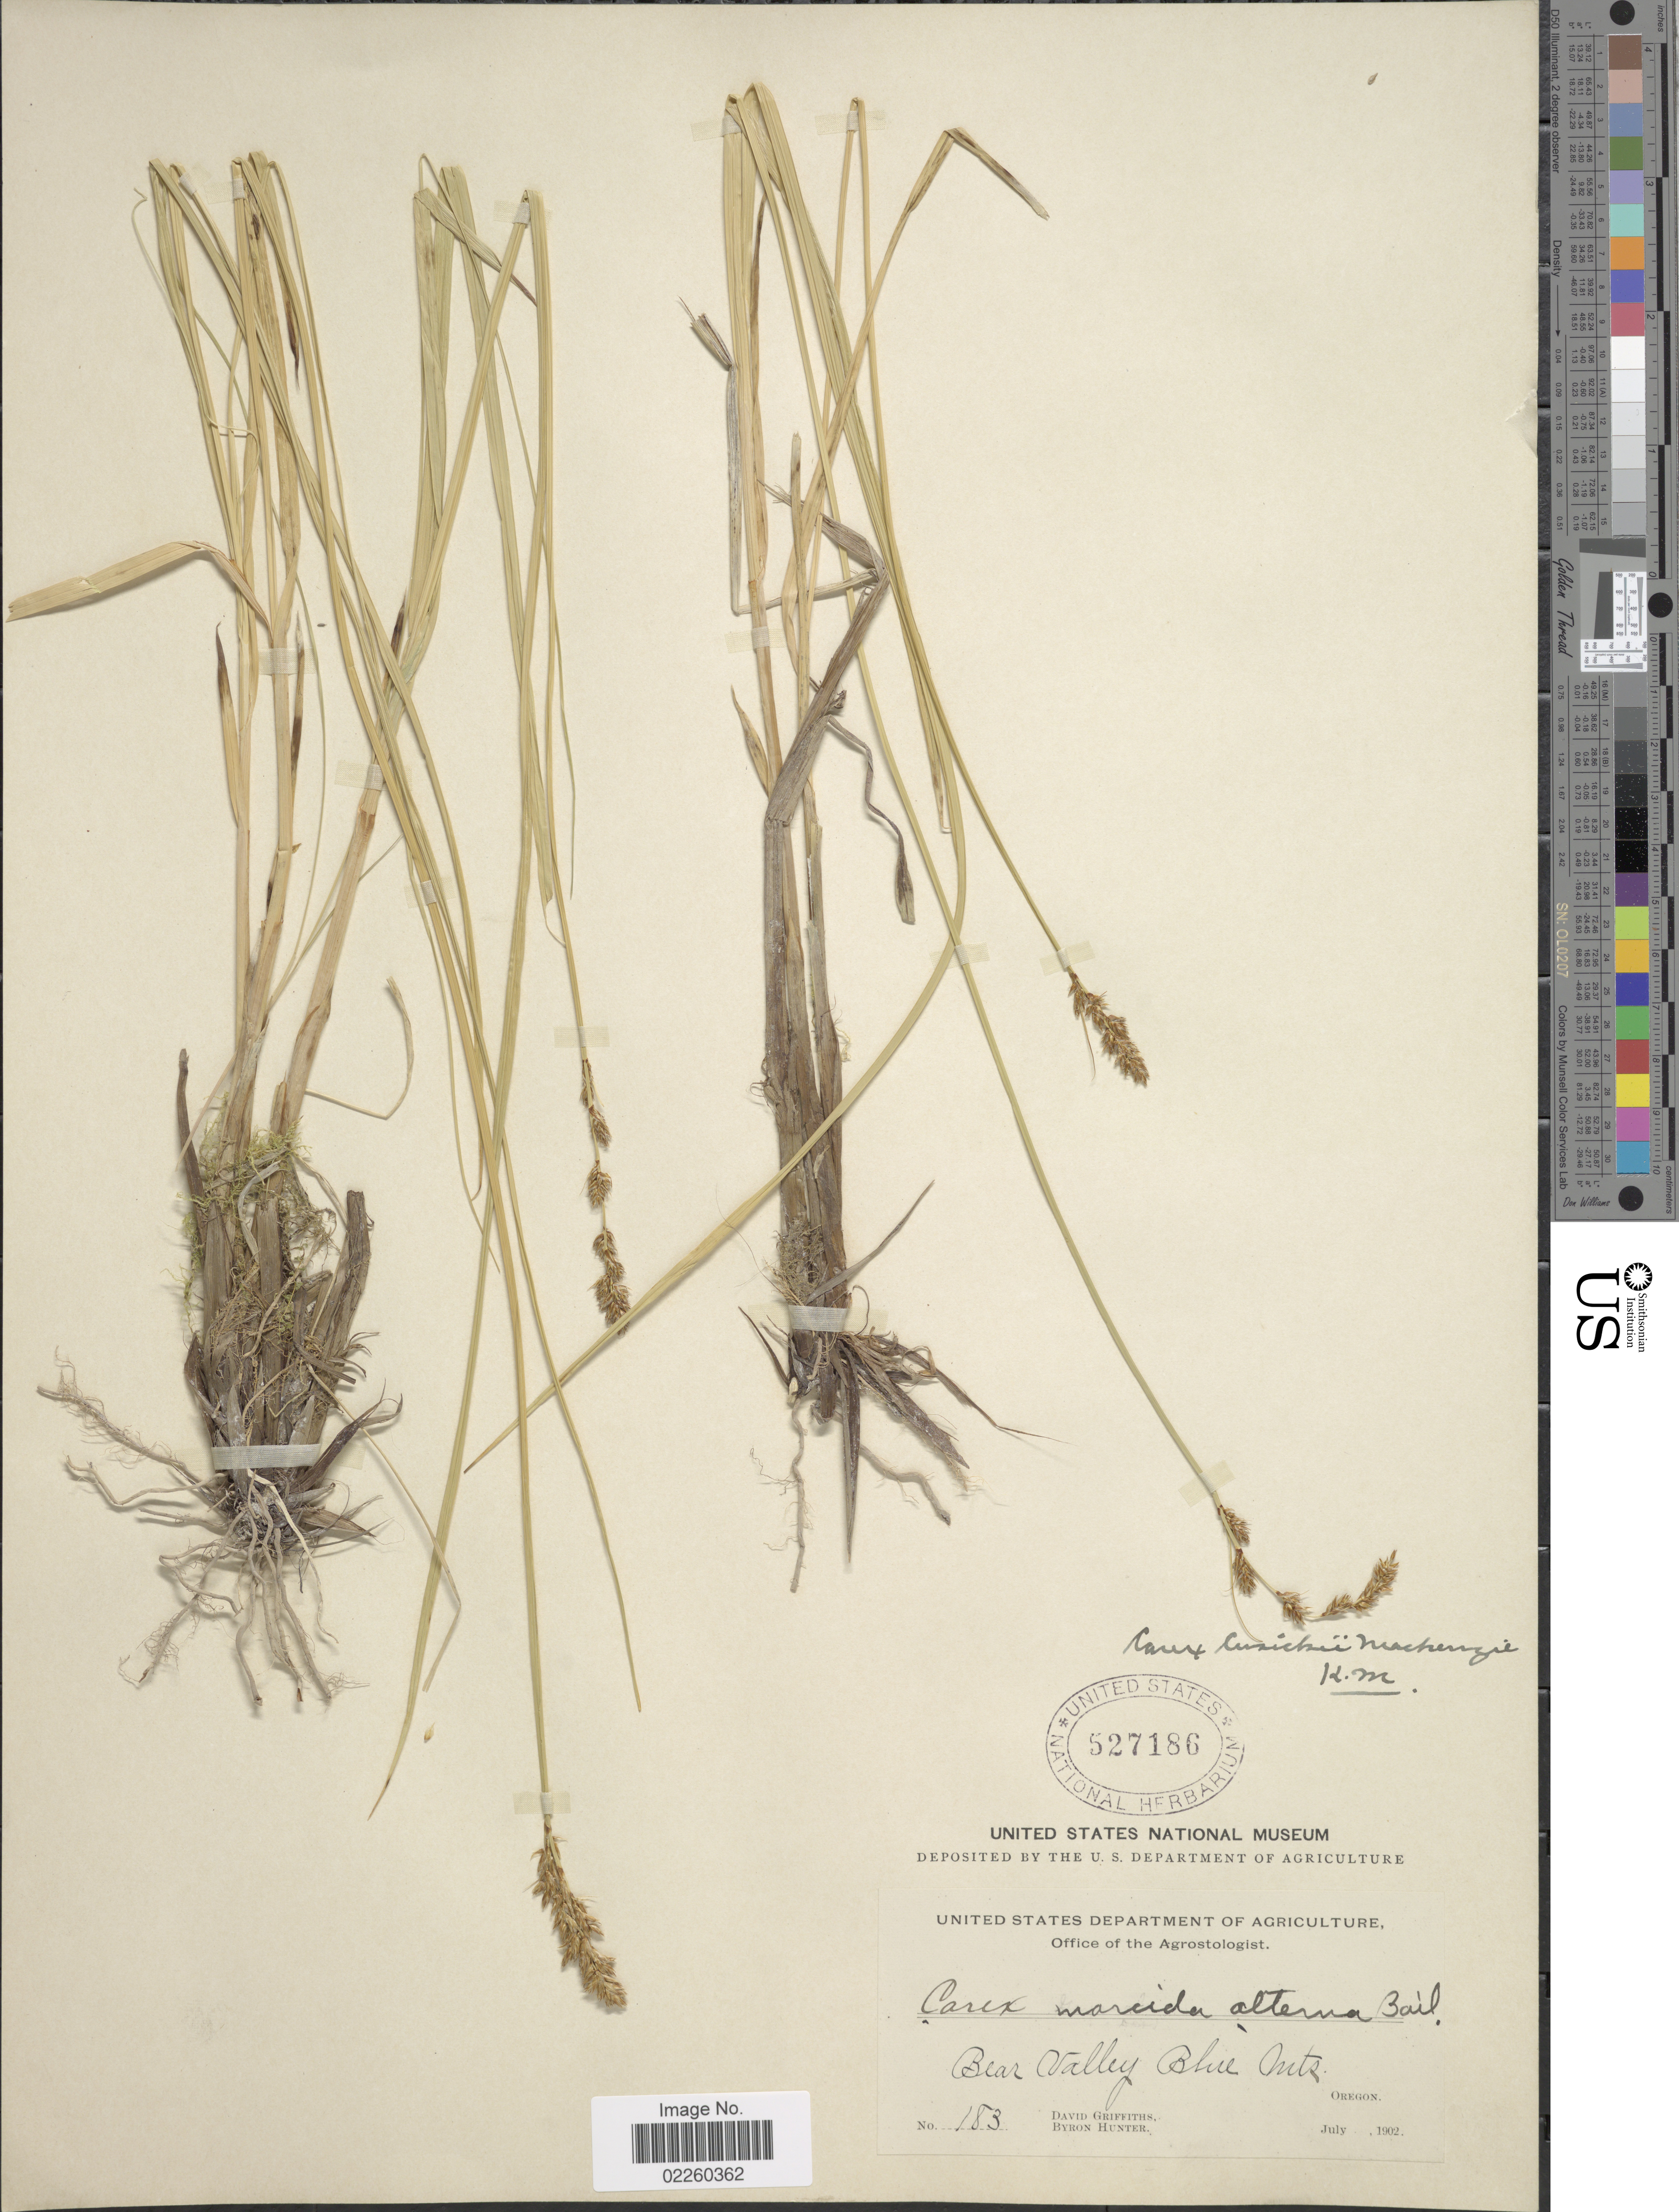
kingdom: Plantae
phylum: Tracheophyta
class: Liliopsida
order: Poales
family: Cyperaceae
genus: Carex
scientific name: Carex cusickii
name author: Mack.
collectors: D. Griffiths & B. Hunter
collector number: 183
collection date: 1902-07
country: United States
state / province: Oregon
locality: Bear Valley Blue Mts.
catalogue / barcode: US 527186